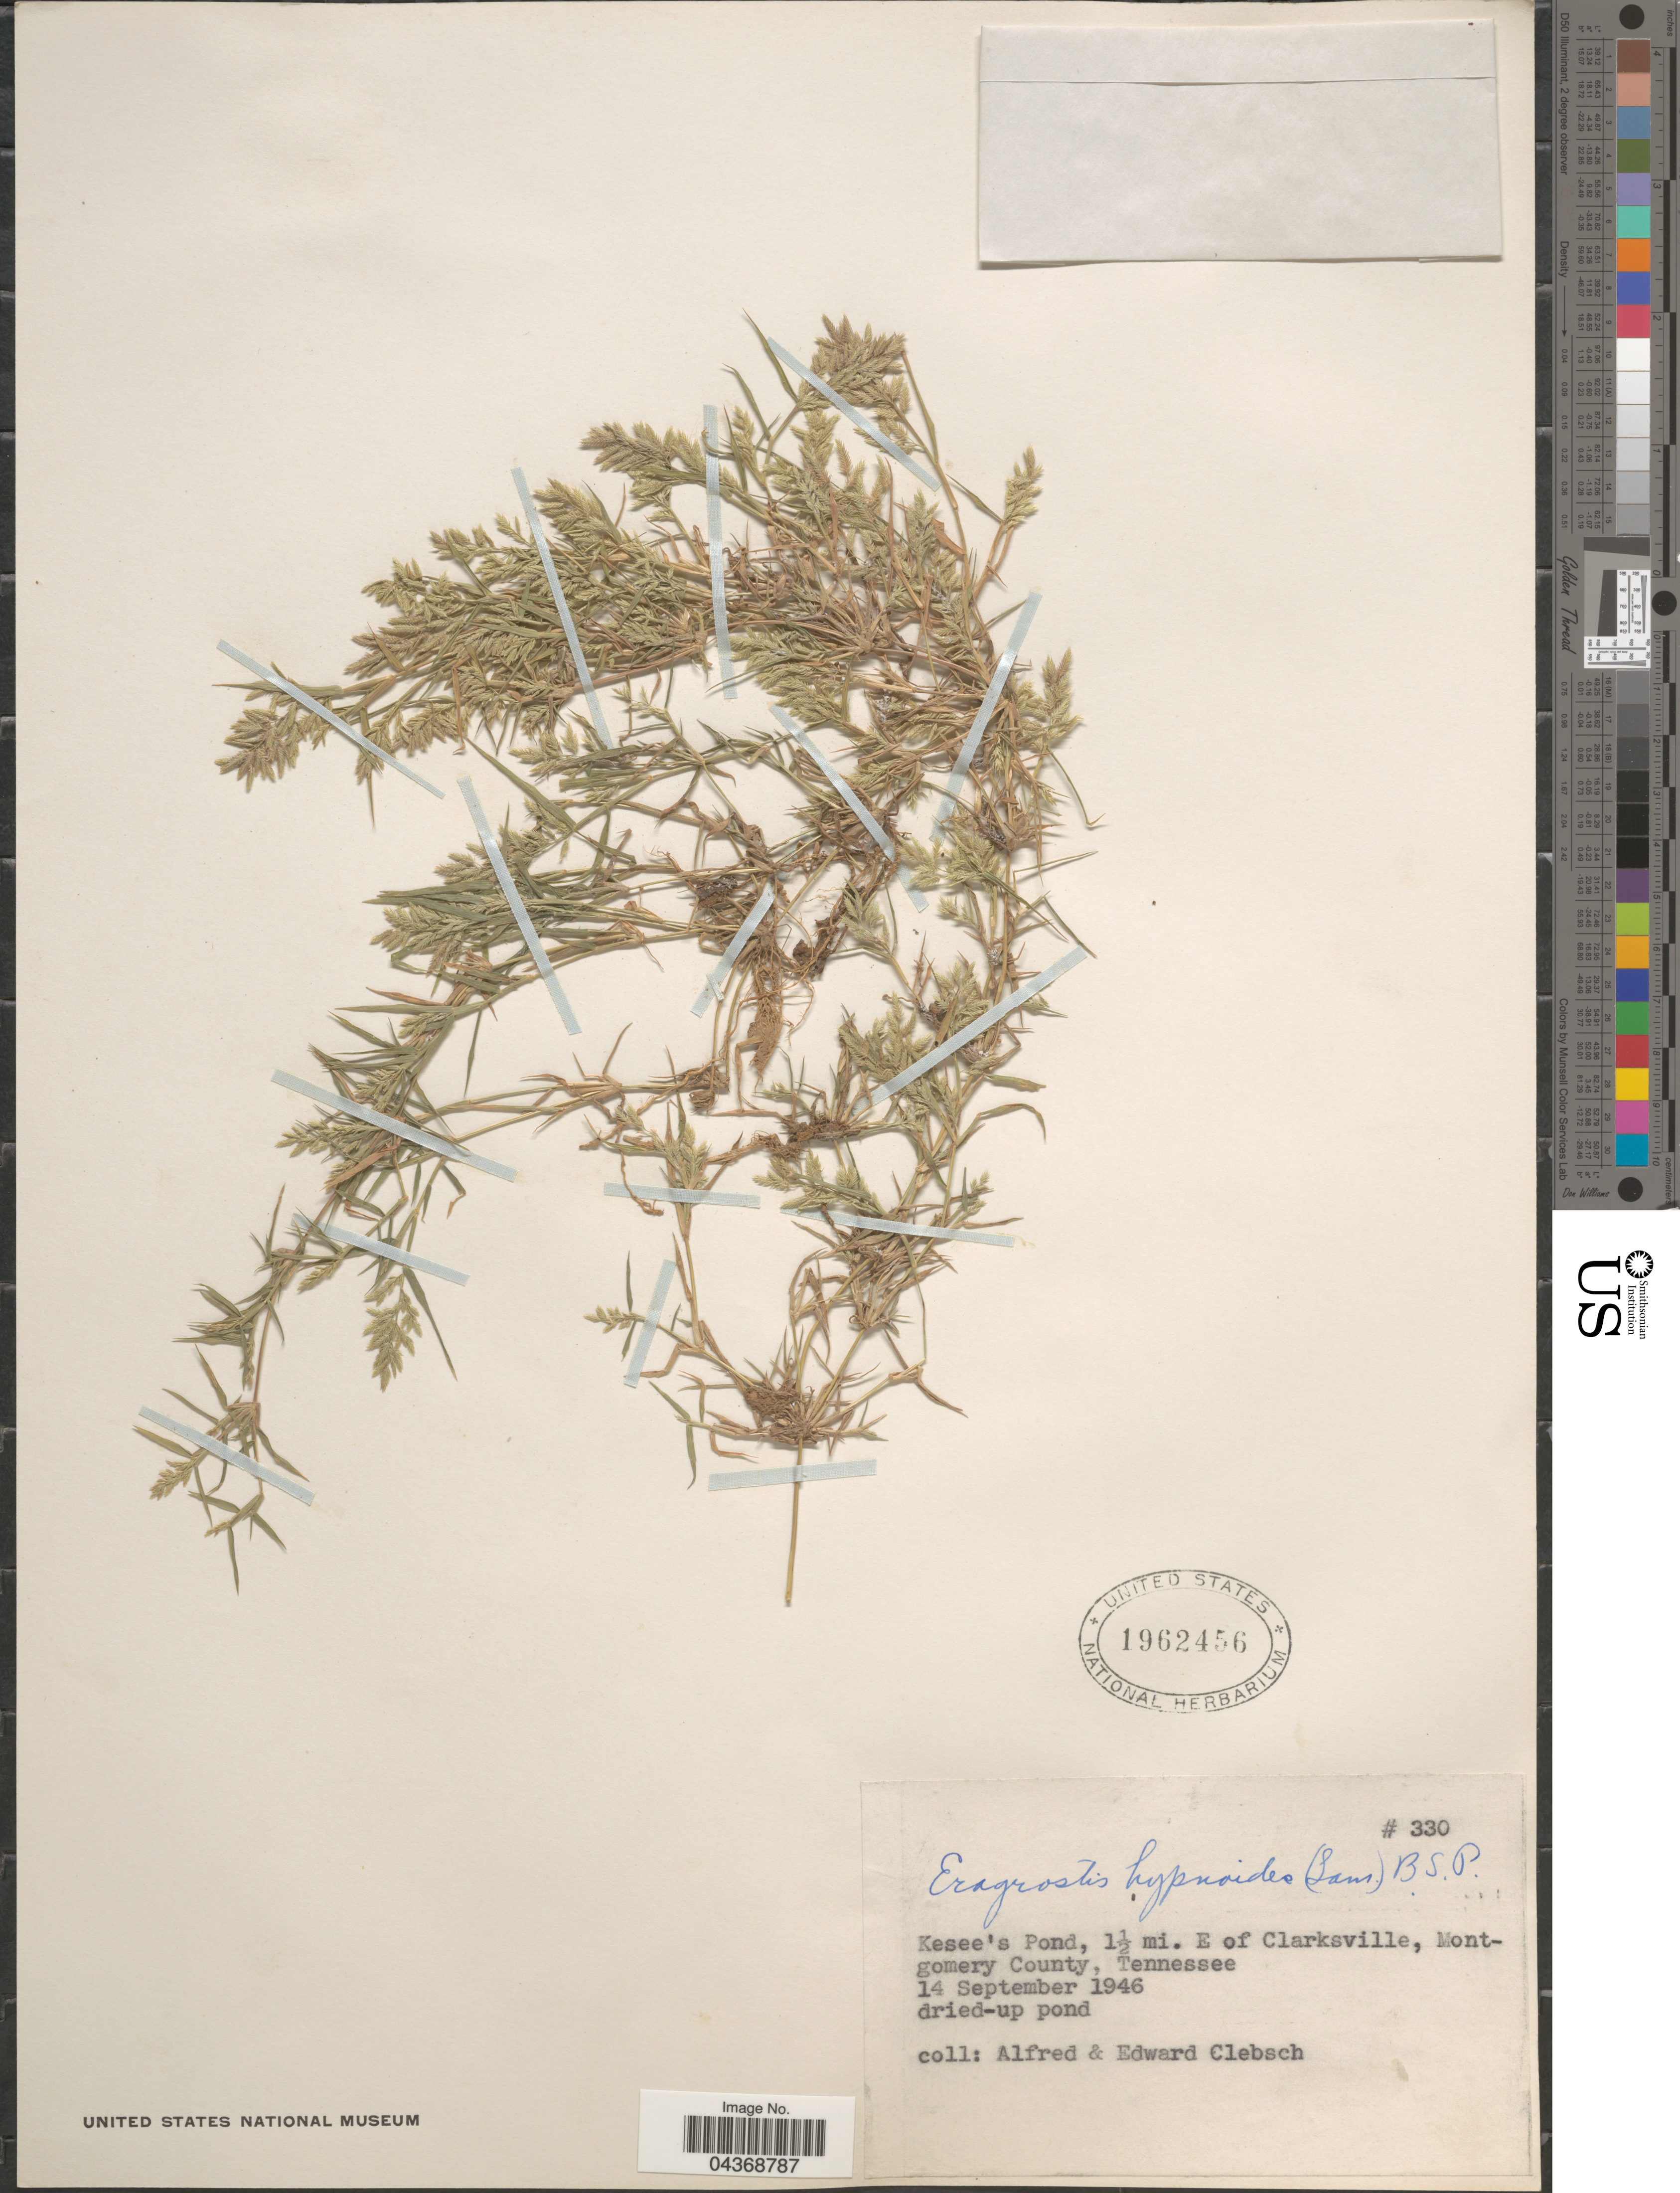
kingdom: Plantae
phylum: Tracheophyta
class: Liliopsida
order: Poales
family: Poaceae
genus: Eragrostis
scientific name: Eragrostis hypnoides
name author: (Lam.) Britton, Stearns & Poggenb.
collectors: A. Clebsch & E. Clebsch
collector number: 330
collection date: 1946-09-14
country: United States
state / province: Tennessee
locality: Kesee's Pond, 1½ mi. E of Clarksville, Montgomery County.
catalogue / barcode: US 1962456